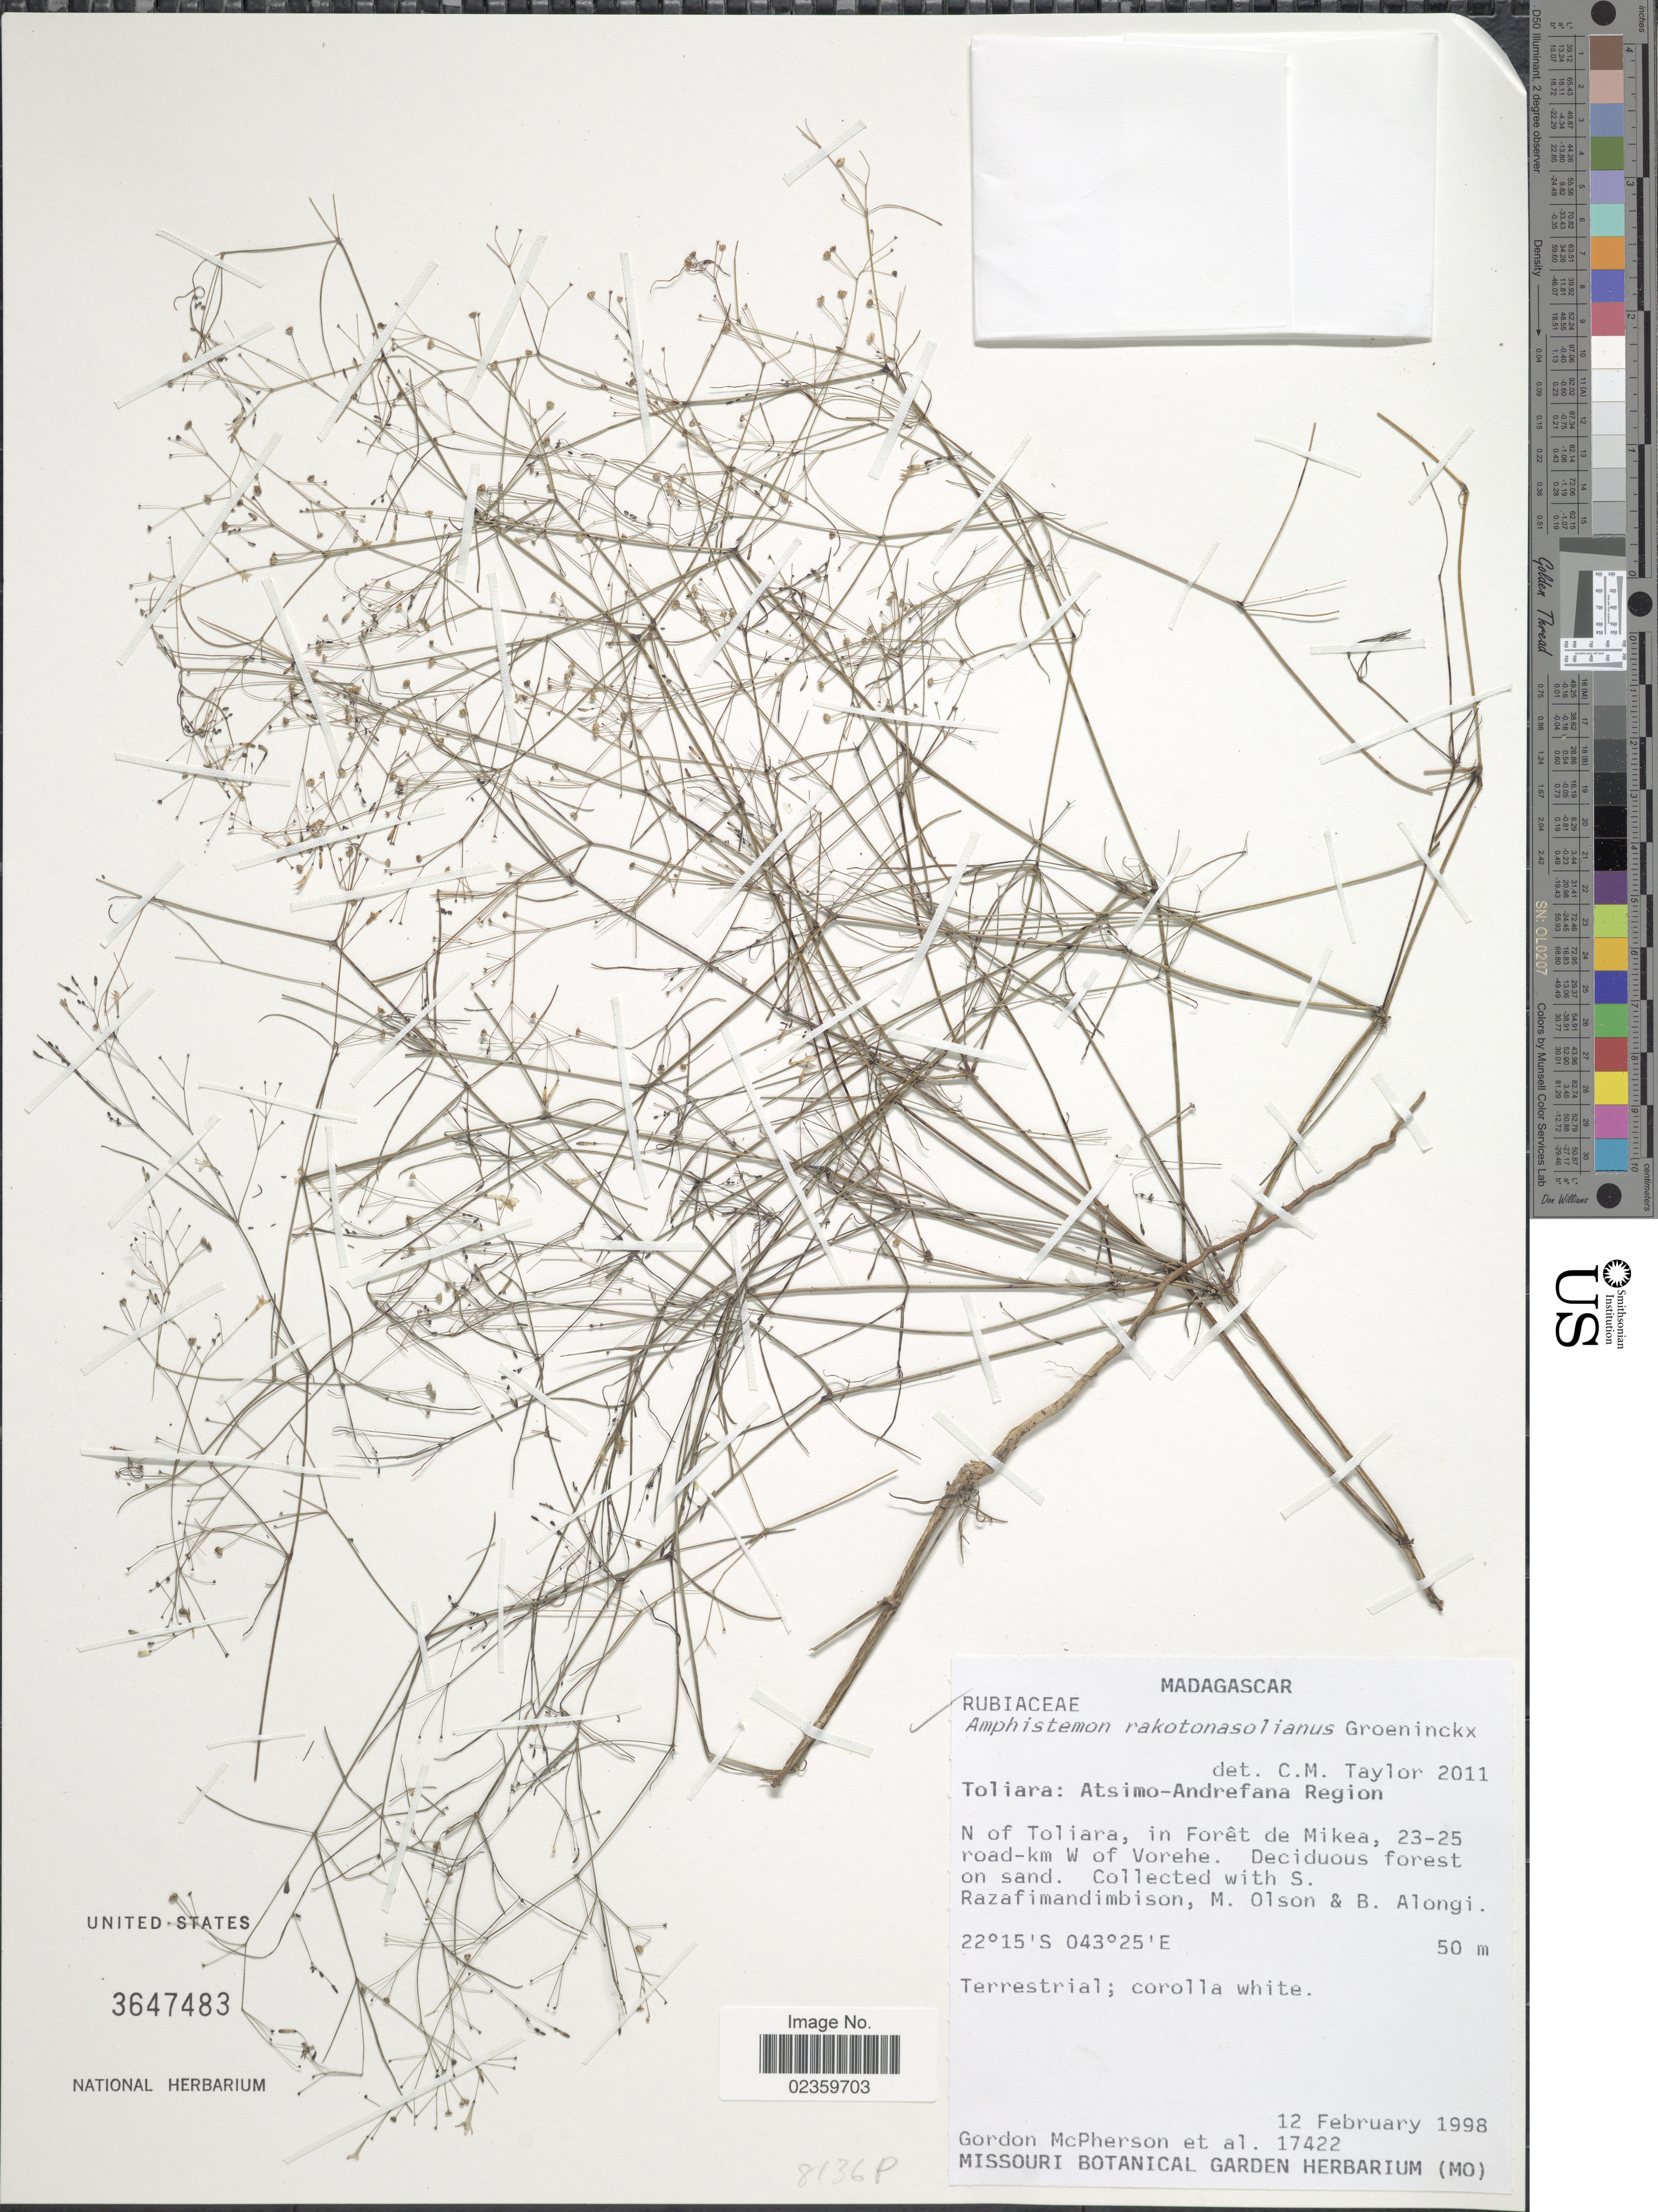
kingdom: Plantae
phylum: Tracheophyta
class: Magnoliopsida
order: Gentianales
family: Rubiaceae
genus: Amphistemon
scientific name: Amphistemon rakotonasolianus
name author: Groeninckx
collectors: G. McPherson, S. G. Razafimandimbison, M. Olson & B. Alongi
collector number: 17422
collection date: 1998-02-12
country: Madagascar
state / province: Atsimo-Andrefana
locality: Atsimo-Andrefana Region, N of Toliara, in Foret de Mikea, 23-25 road-km W of Vorehe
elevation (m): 50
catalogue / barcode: US 3647483